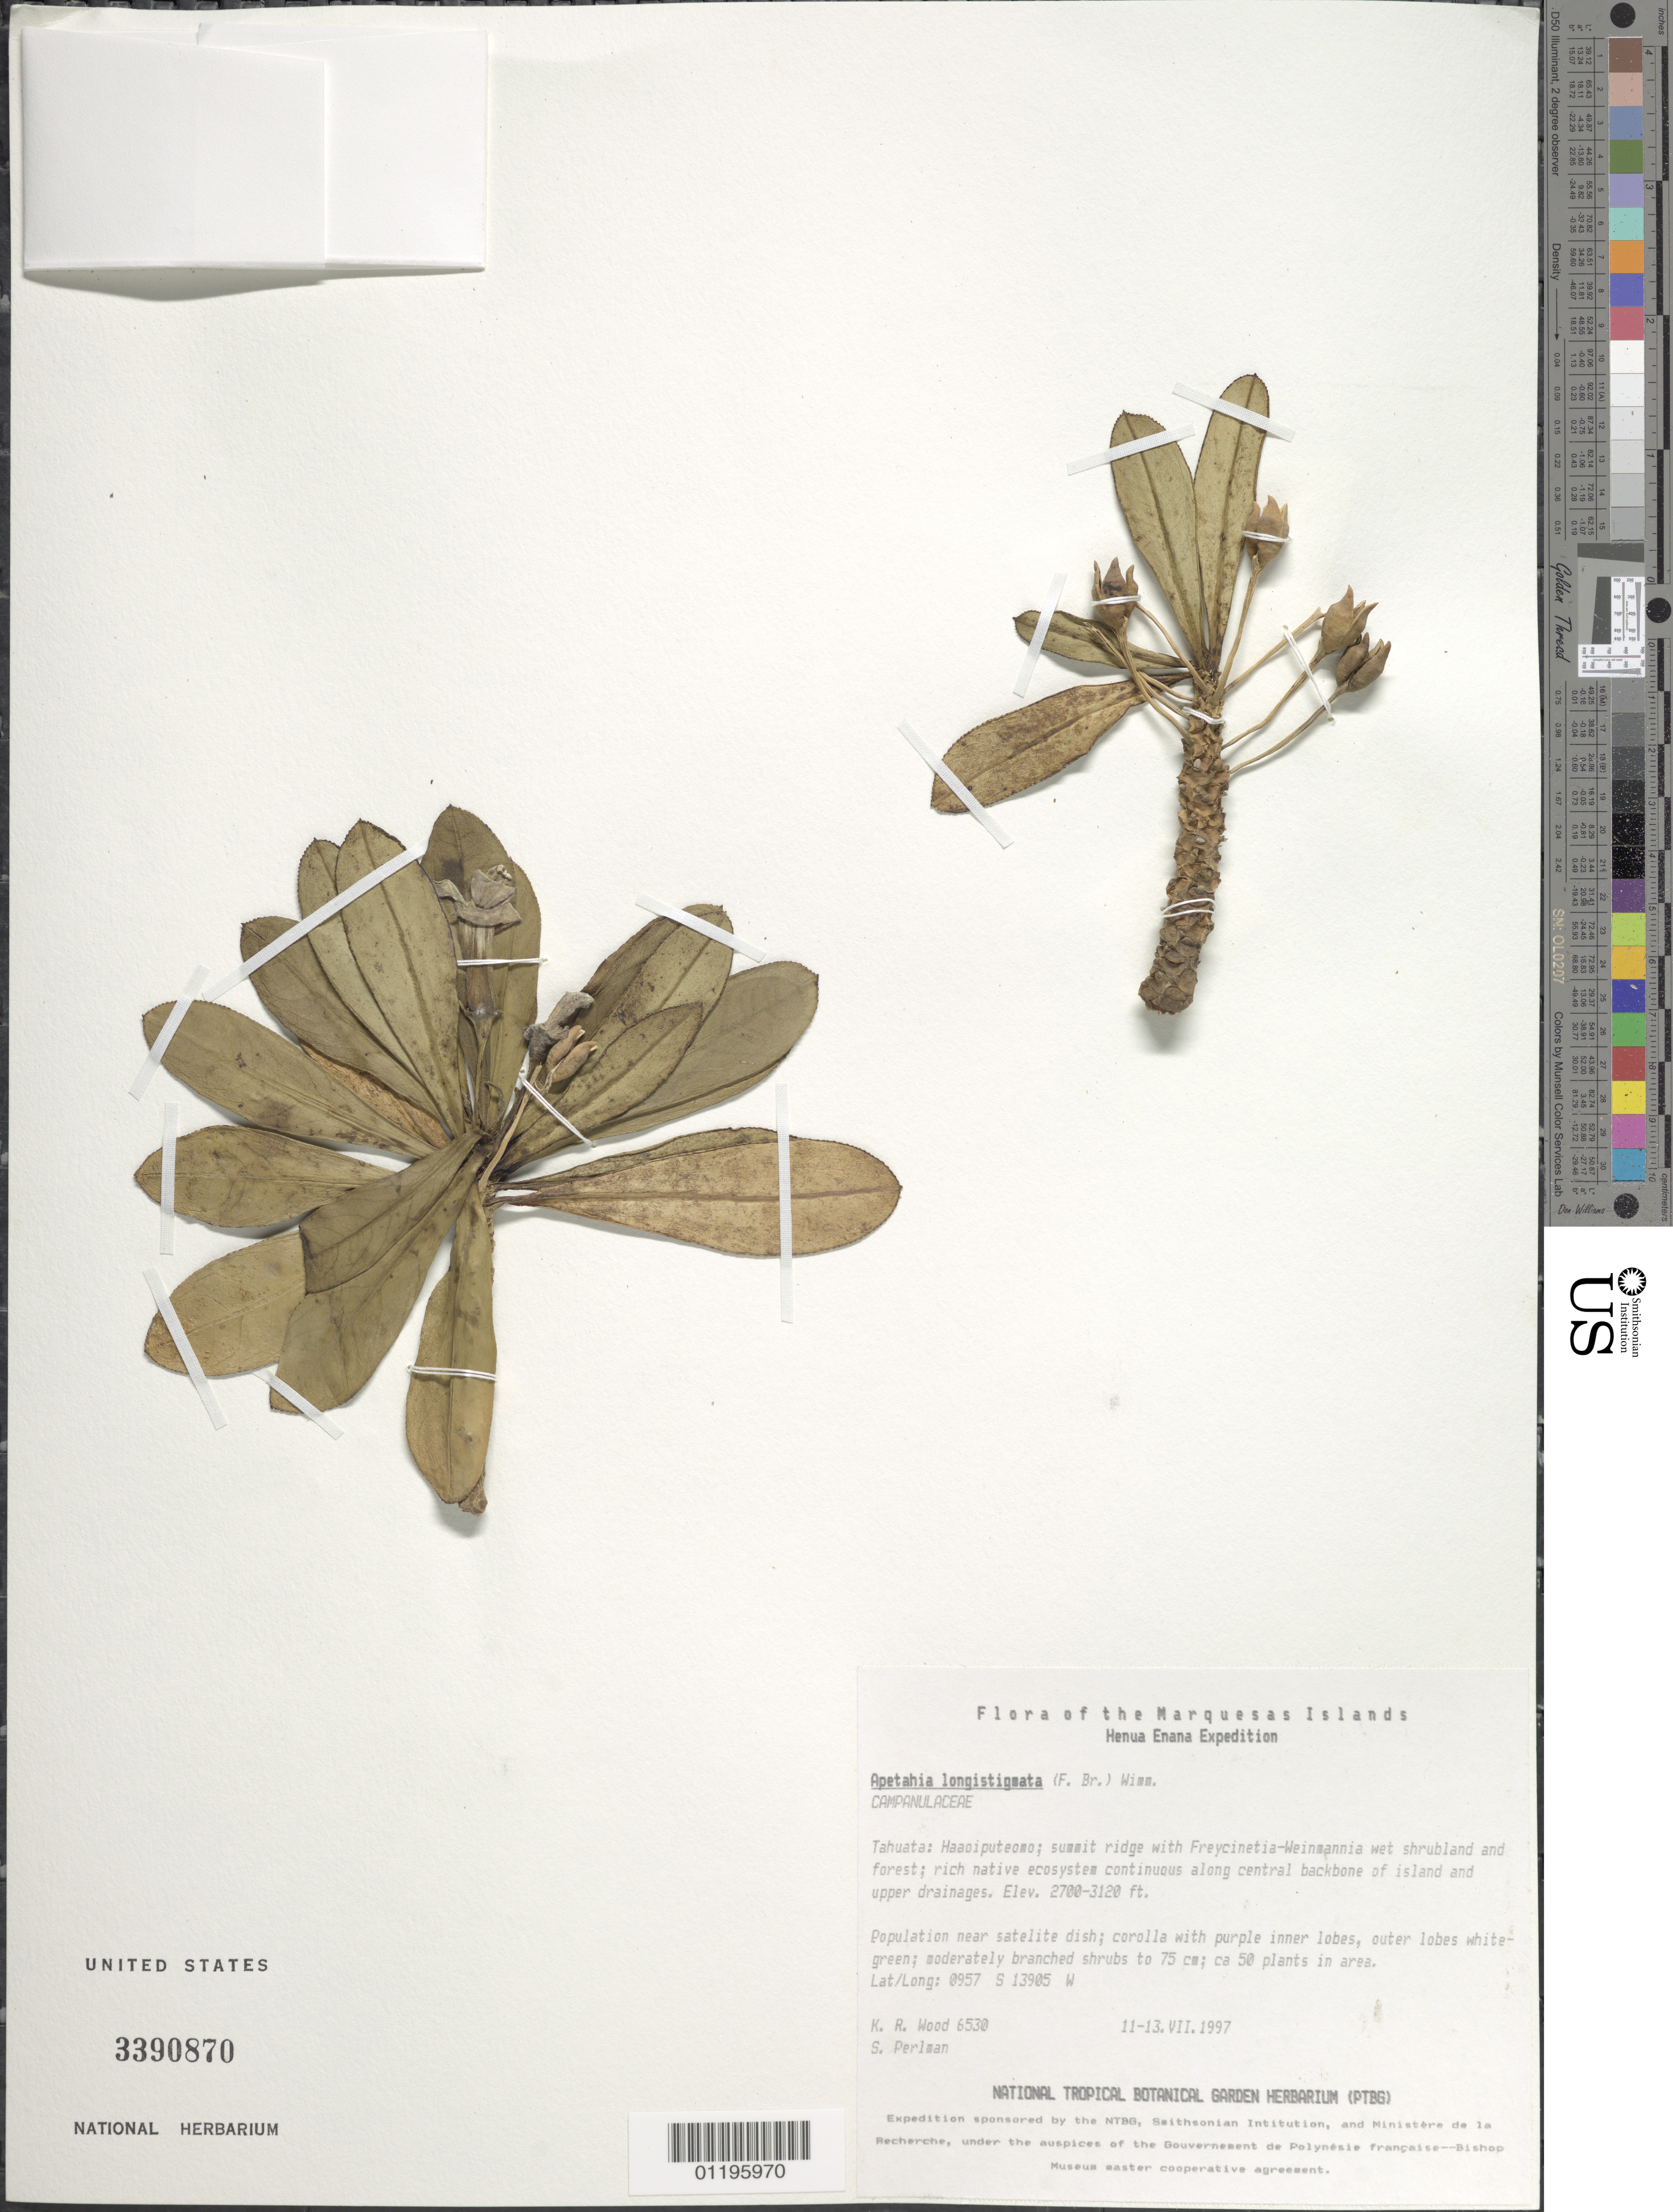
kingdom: Plantae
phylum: Tracheophyta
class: Magnoliopsida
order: Asterales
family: Campanulaceae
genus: Apetahia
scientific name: Apetahia longistigmata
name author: (F. Br.) E. Wimm.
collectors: K. R. Wood & S. P. Perlman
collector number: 6530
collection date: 1997-07-11/1997-07-13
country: French Polynesia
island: Tahuata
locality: Haaoiputeomo, summit ridge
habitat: In Freycinetia-Weinmannia wet shrub and forest, rich native ecosystem, continuous along backbone of island and upper drainages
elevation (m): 823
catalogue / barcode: US 3390870